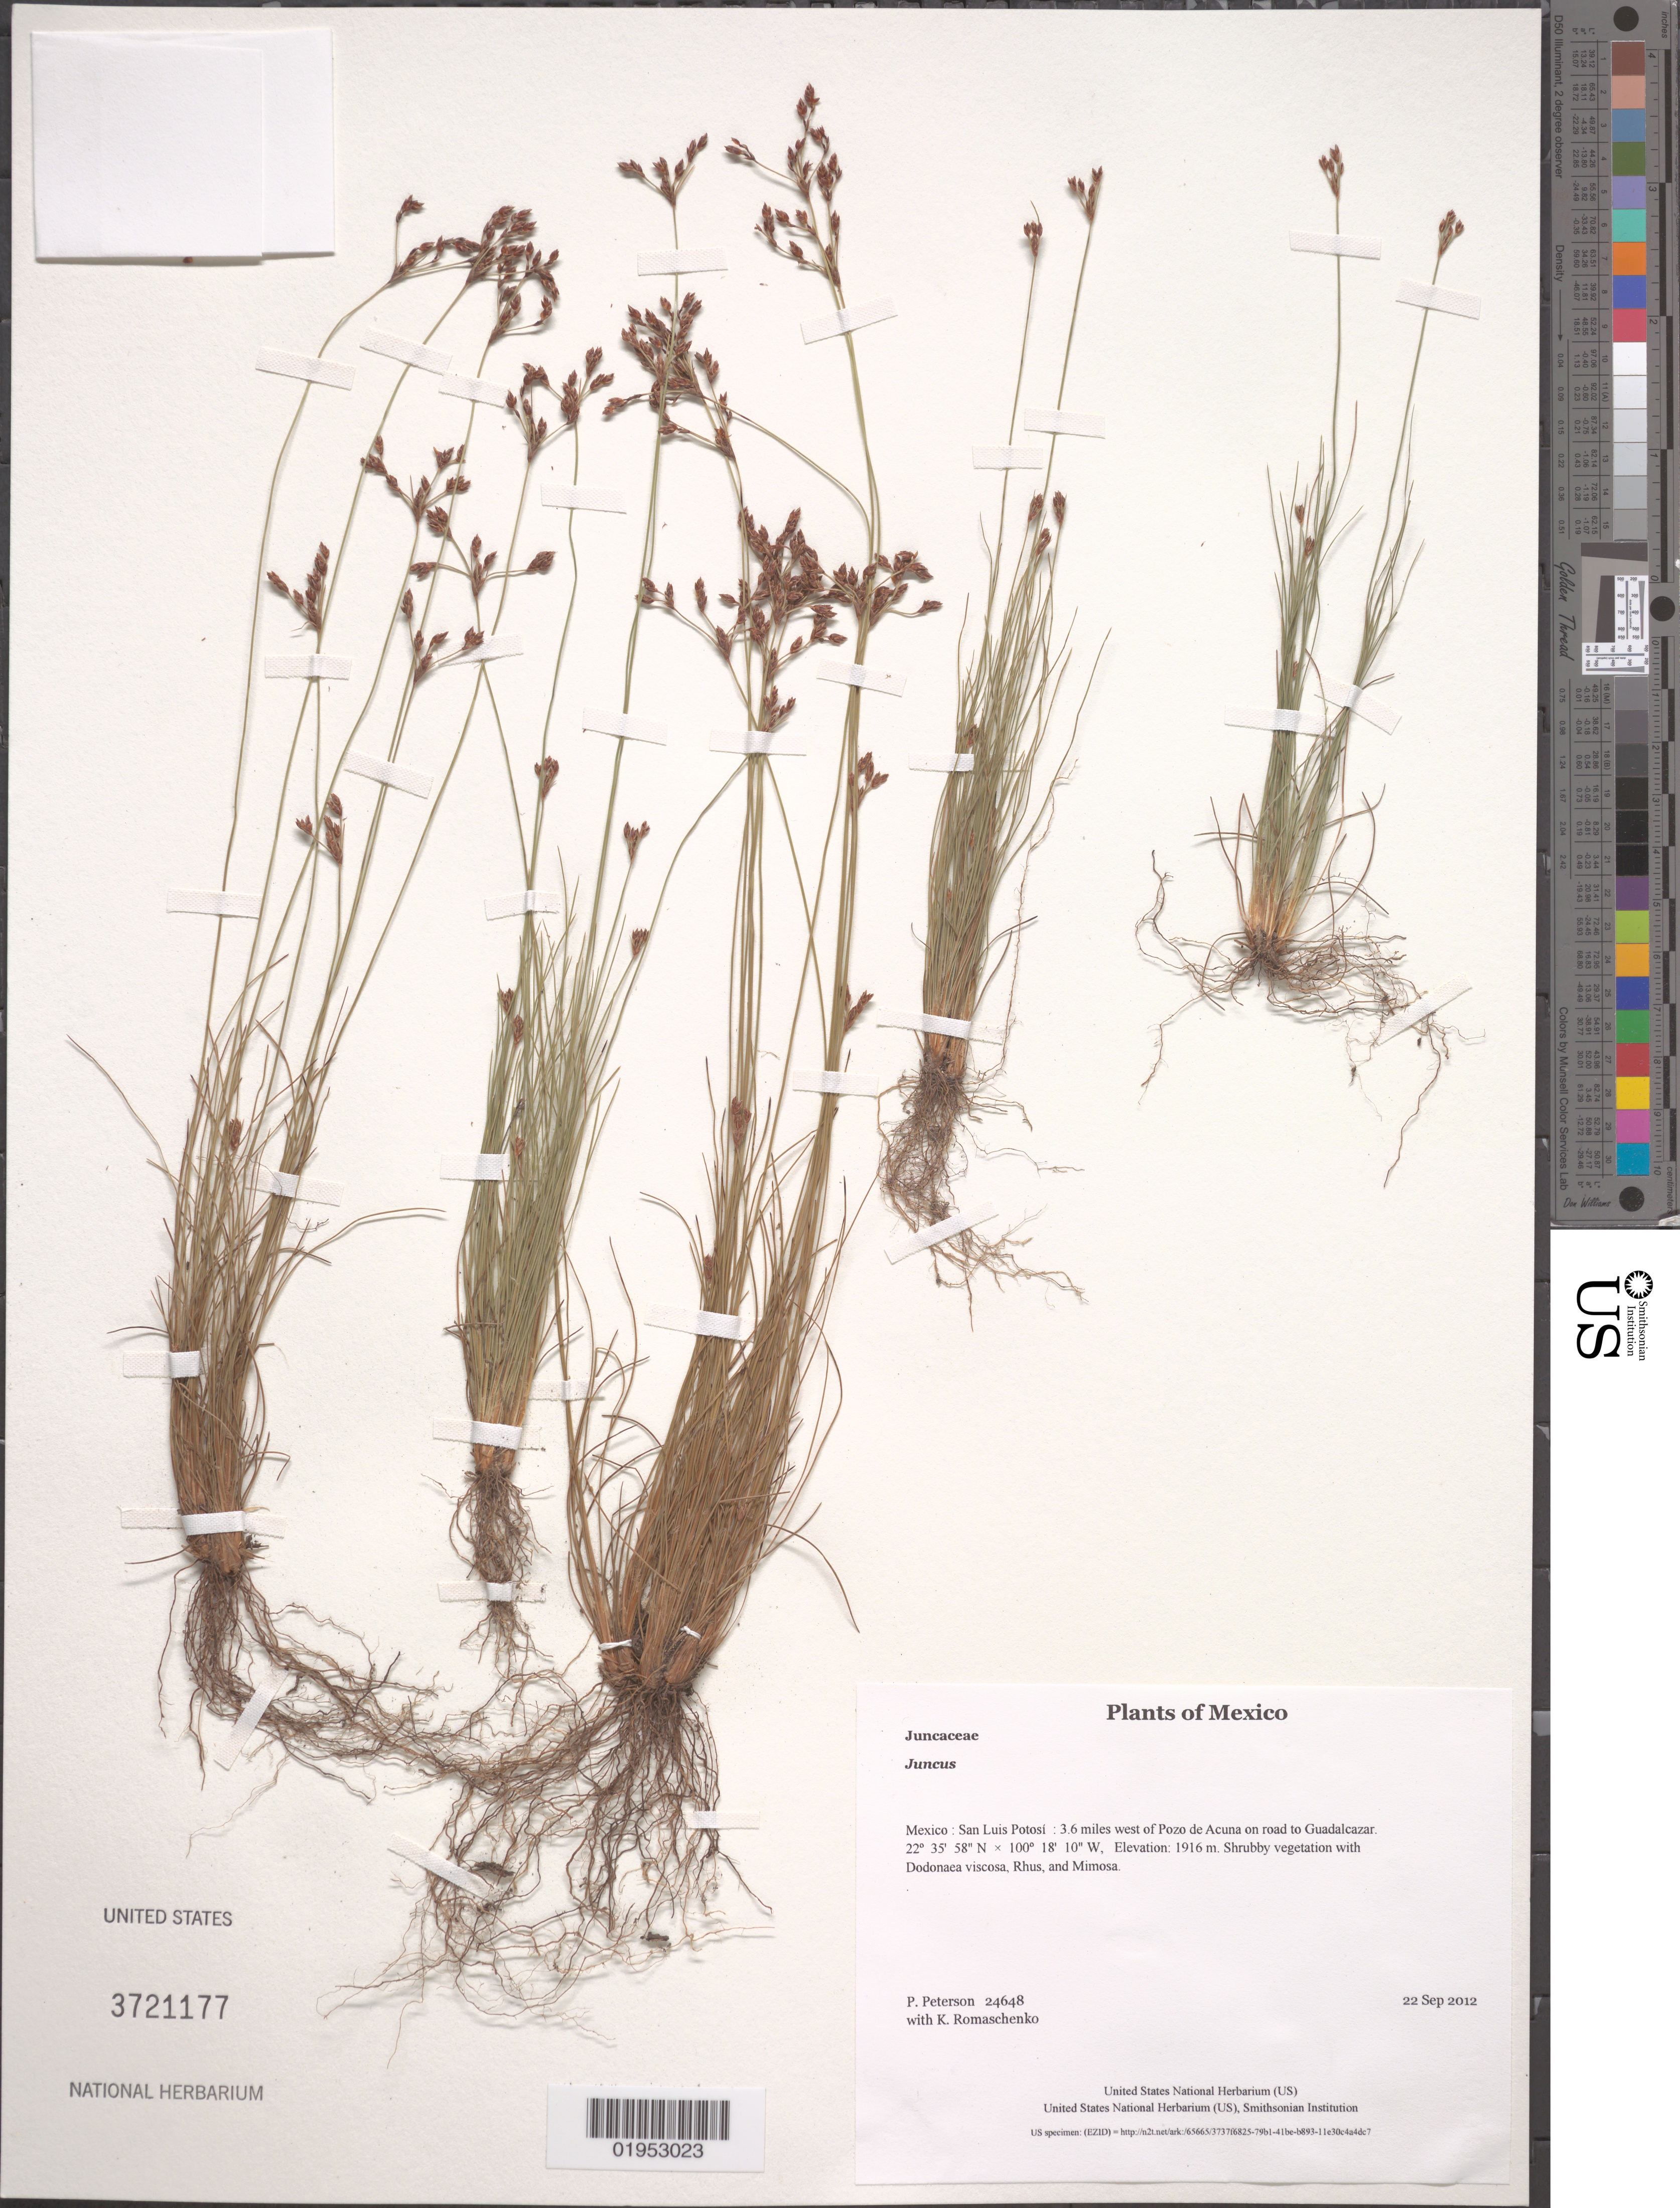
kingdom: Plantae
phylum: Tracheophyta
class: Liliopsida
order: Poales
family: Juncaceae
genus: Juncus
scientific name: Juncus sp.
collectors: P. M. Peterson & K. Romaschenko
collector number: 24648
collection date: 2012-09-22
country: Mexico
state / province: San Luis Potosí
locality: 3.6 miles west of Pozo de Acuna on road to Guadalcazar.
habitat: Shrubby vegetation with Dodonaea viscosa, Rhus, and Mimosa.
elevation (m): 1916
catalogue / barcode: US 3721177